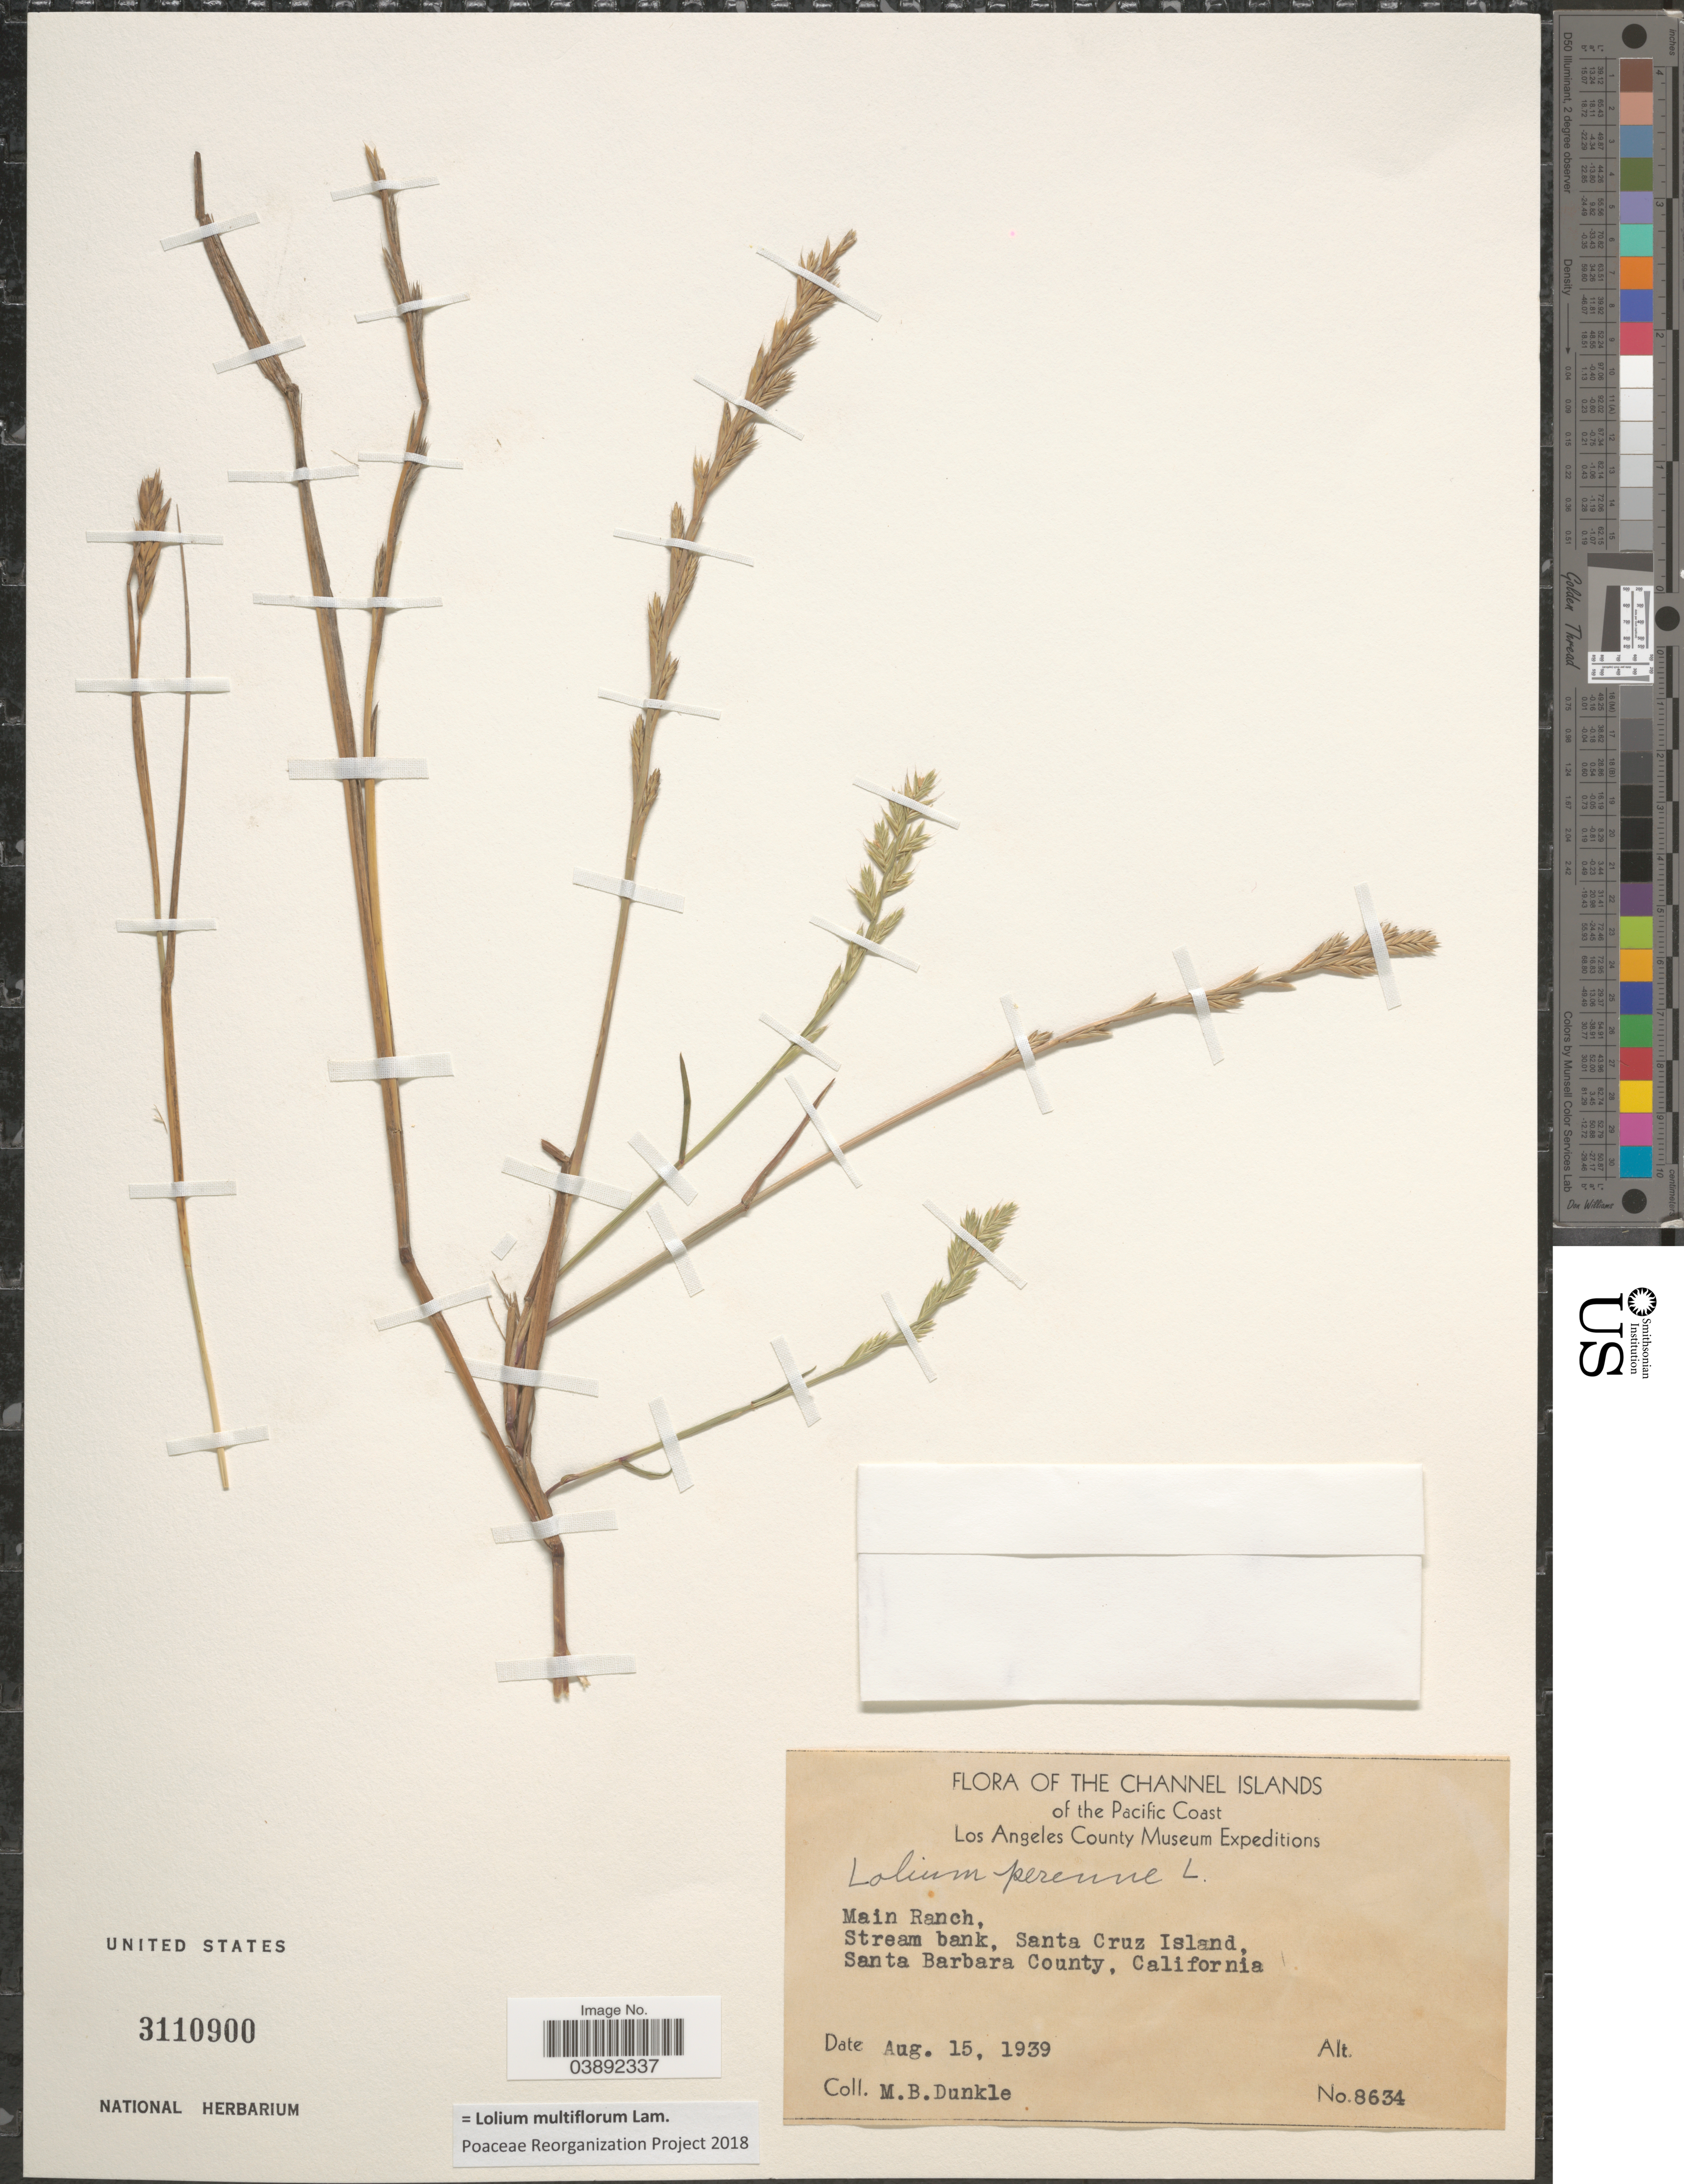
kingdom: Plantae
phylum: Tracheophyta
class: Liliopsida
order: Poales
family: Poaceae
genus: Lolium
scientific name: Lolium multiflorum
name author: Lam.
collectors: M. Dunkle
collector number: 8634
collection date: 1939-08-15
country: United States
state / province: California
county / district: Santa Barbara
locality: The Channel Islands of the Pacific Coast. Main Ranch. Stream bank, Santa Cruz Island, Santa Barbara County.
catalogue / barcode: US 3110900